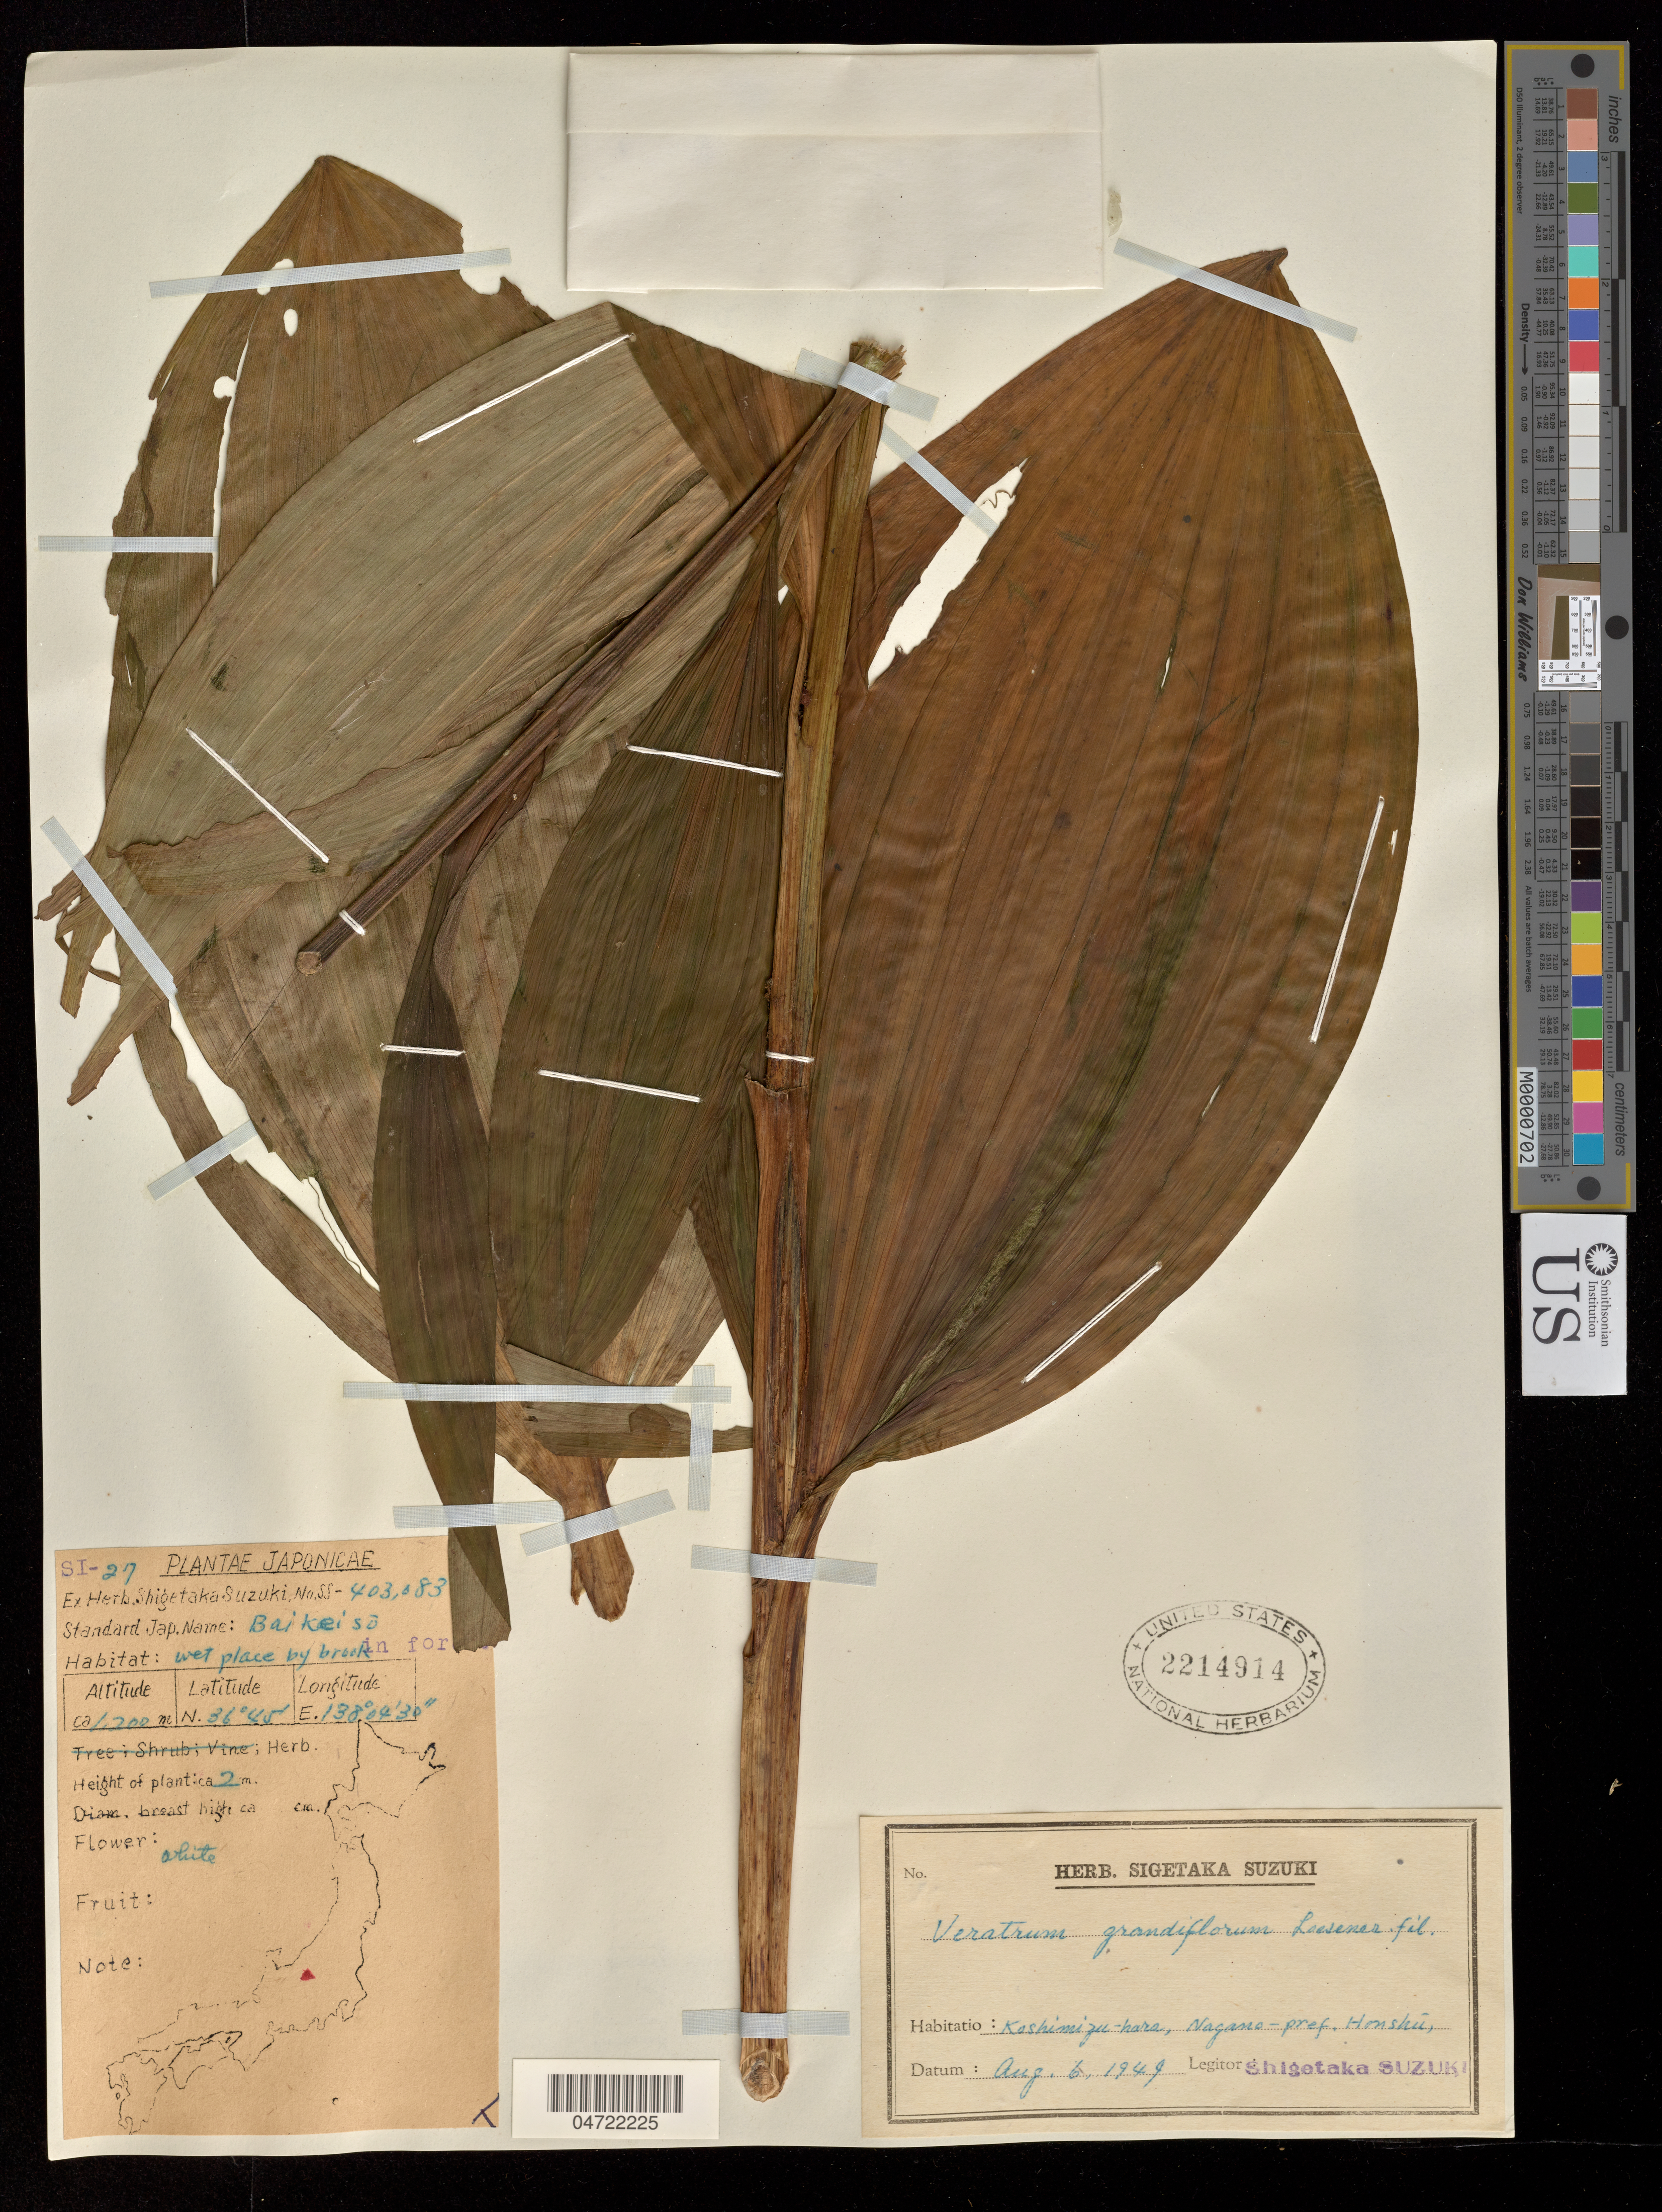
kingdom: Plantae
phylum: Tracheophyta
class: Liliopsida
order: Liliales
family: Melanthiaceae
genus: Veratrum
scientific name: Veratrum grandiflorum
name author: (Maxim. ex Miq.) O. Loes.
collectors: S. Suzuki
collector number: SI-27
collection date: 1949-08-07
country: Japan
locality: Mt. Togakushi, Nagane- pref. Honshú.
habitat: Wet place by brook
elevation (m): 1200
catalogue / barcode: US 2214914